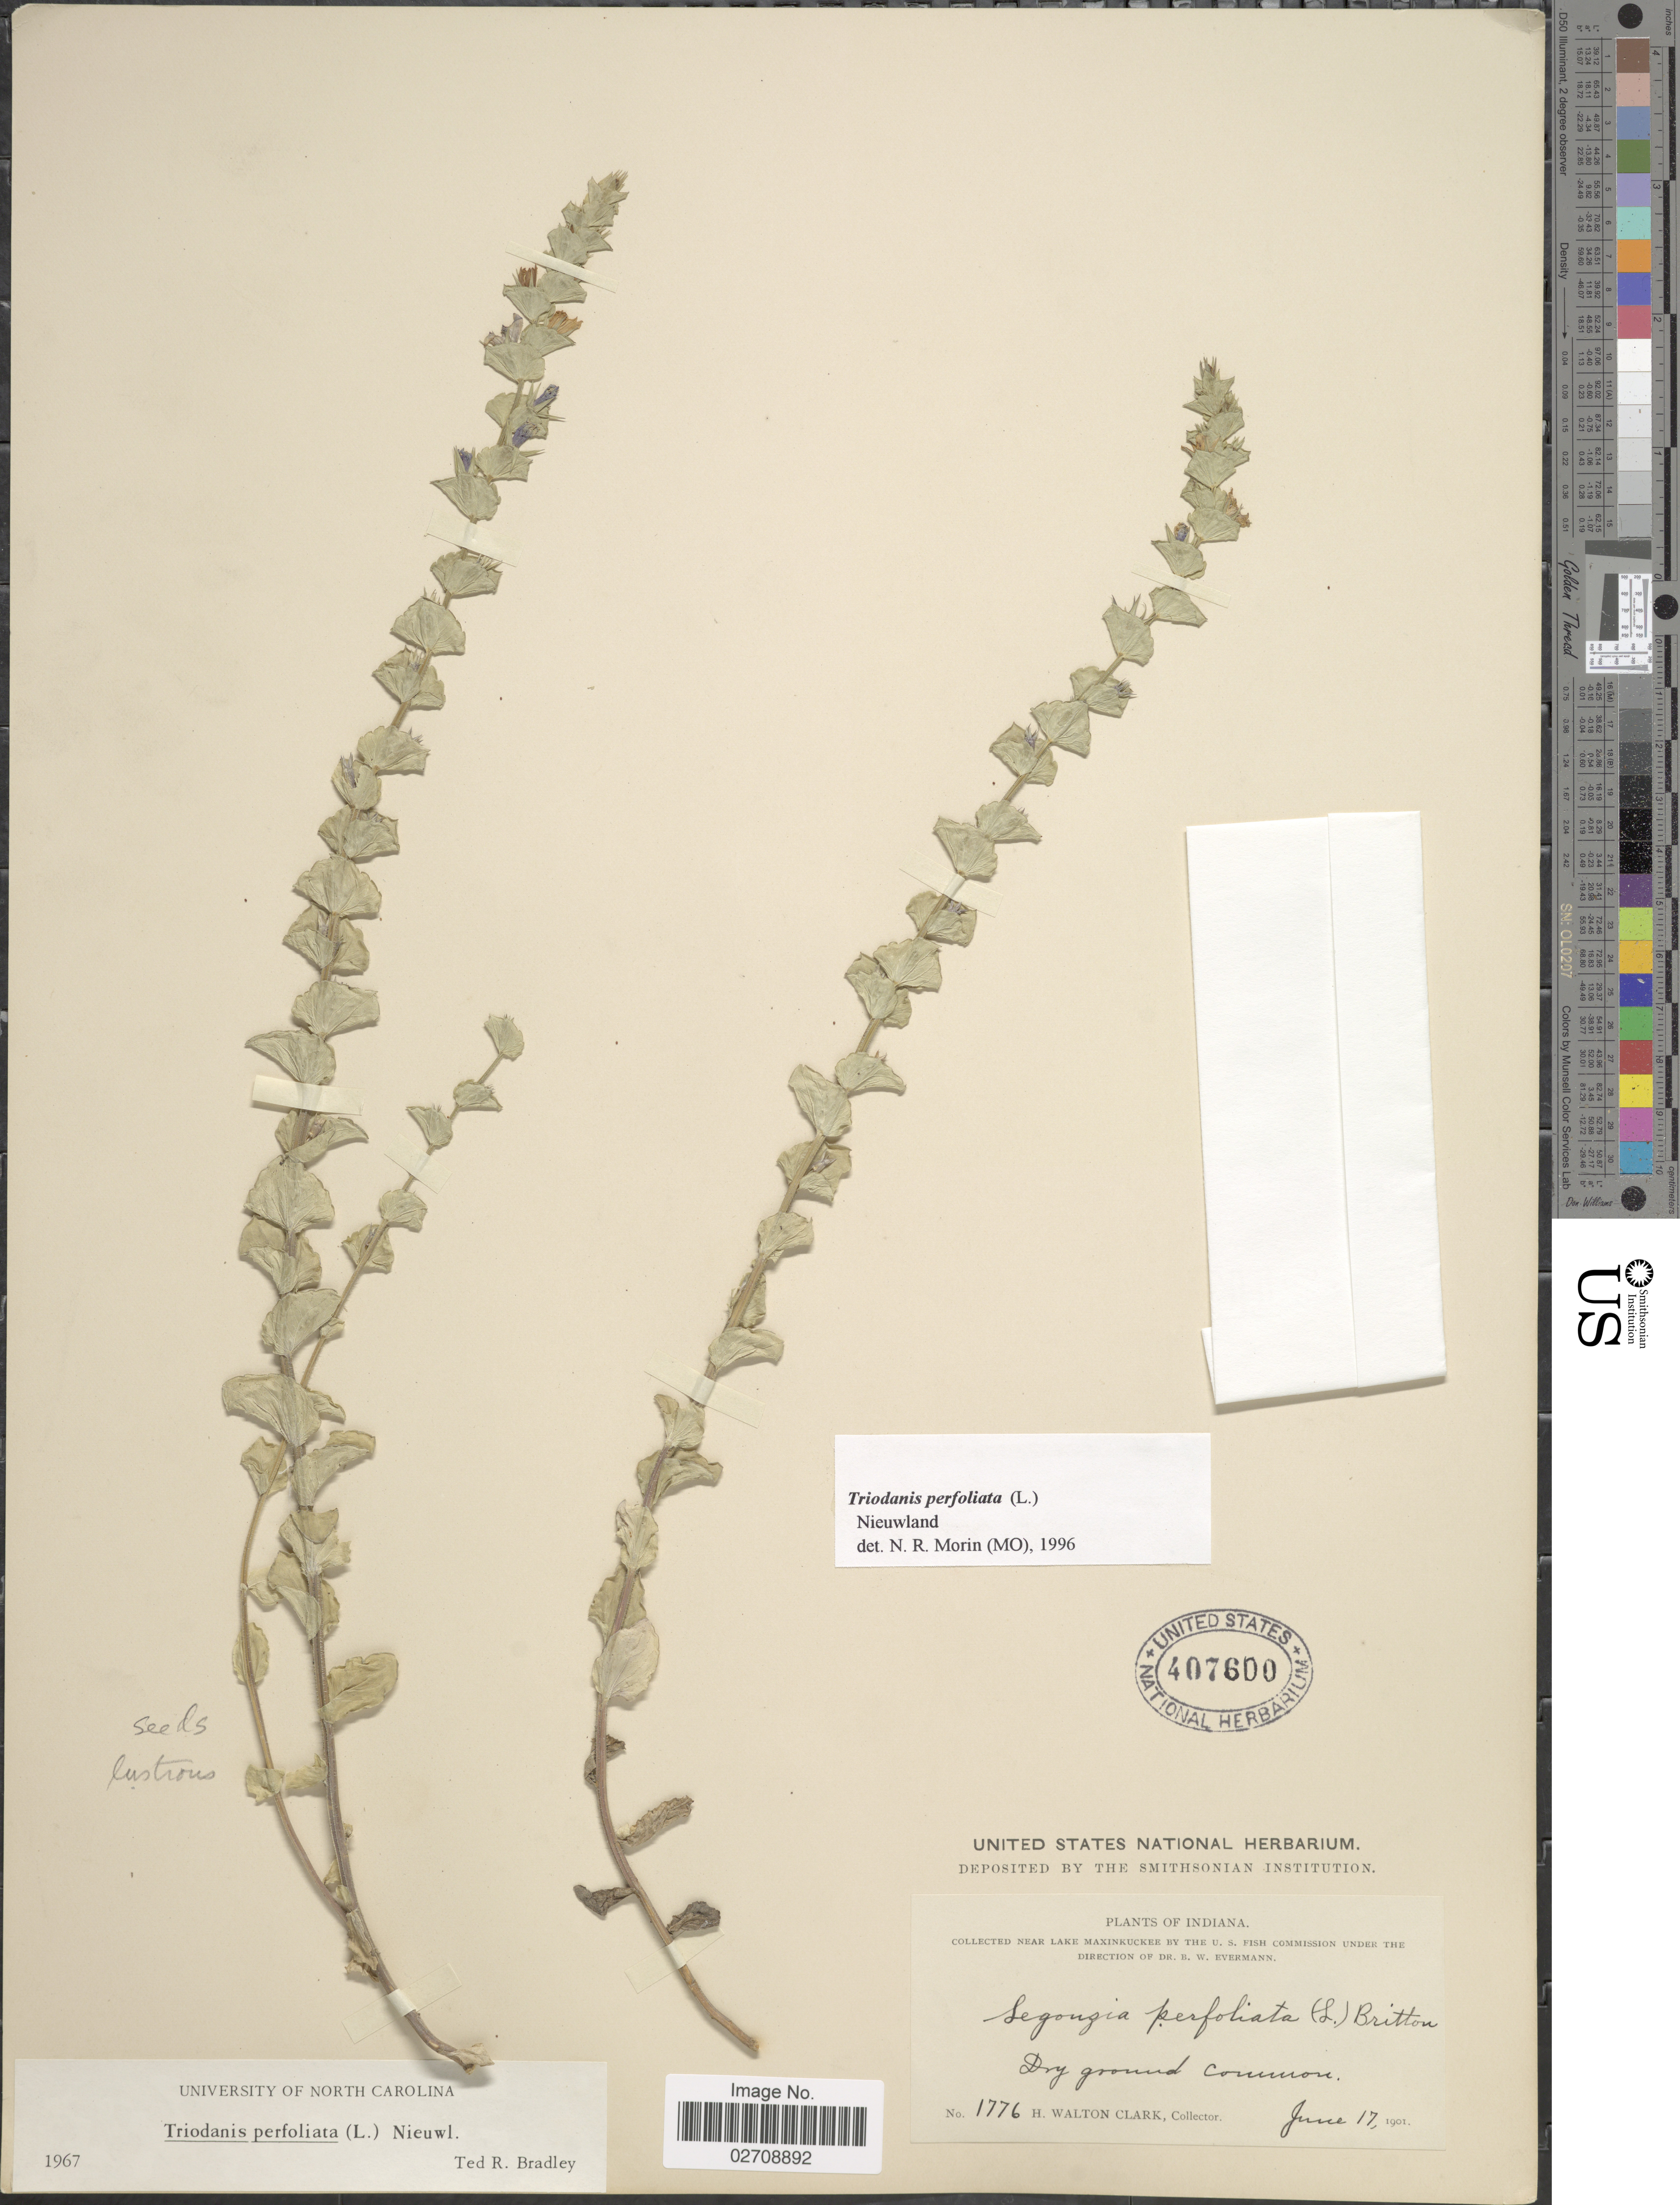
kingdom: Plantae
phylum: Tracheophyta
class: Magnoliopsida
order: Asterales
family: Campanulaceae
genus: Triodanis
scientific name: Triodanis perfoliata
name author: (L.) Nieuwl.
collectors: H. W. Clark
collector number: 1776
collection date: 1901-06-17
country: United States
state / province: Indiana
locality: Near Lake Maxinkuckee, Dry ground Common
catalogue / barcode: US 407600